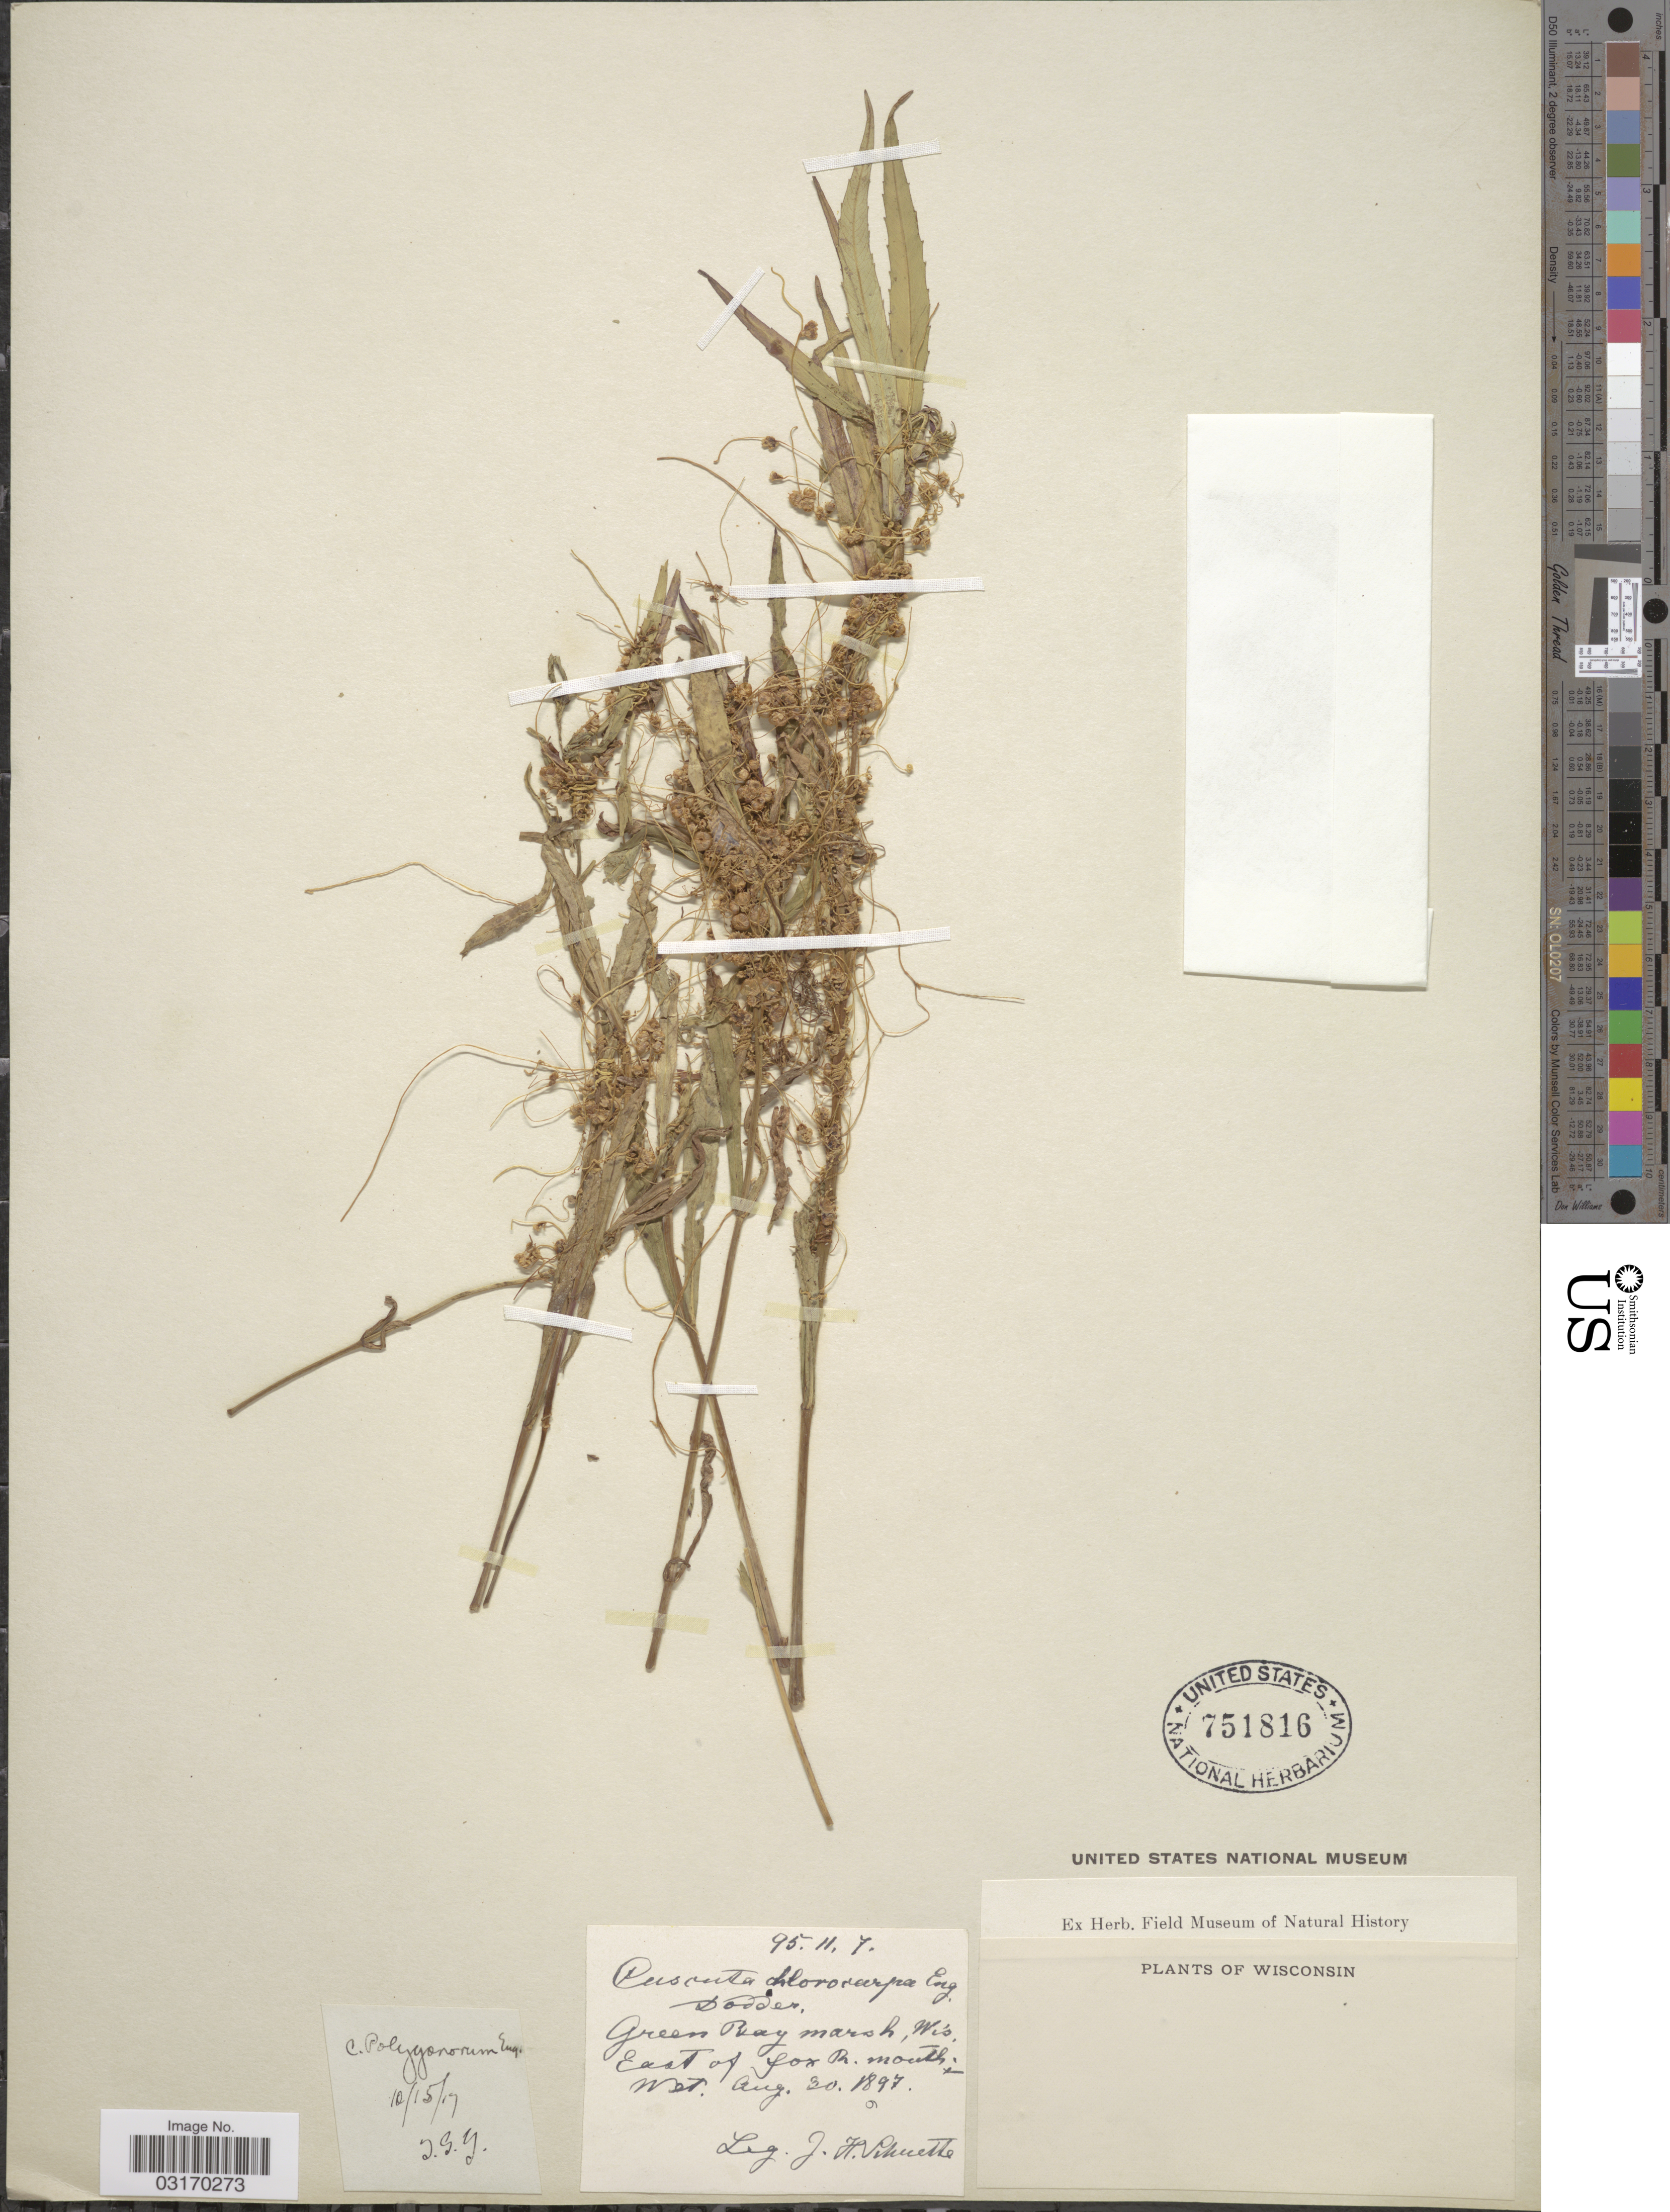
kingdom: Plantae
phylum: Tracheophyta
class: Magnoliopsida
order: Solanales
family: Convolvulaceae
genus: Cuscuta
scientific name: Cuscuta polygonorum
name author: Engelm.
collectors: J. H. Schuette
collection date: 1897-08-30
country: United States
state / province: Wisconsin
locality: Green Bay marsh, east of Fox R. mouth.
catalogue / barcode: US 751816